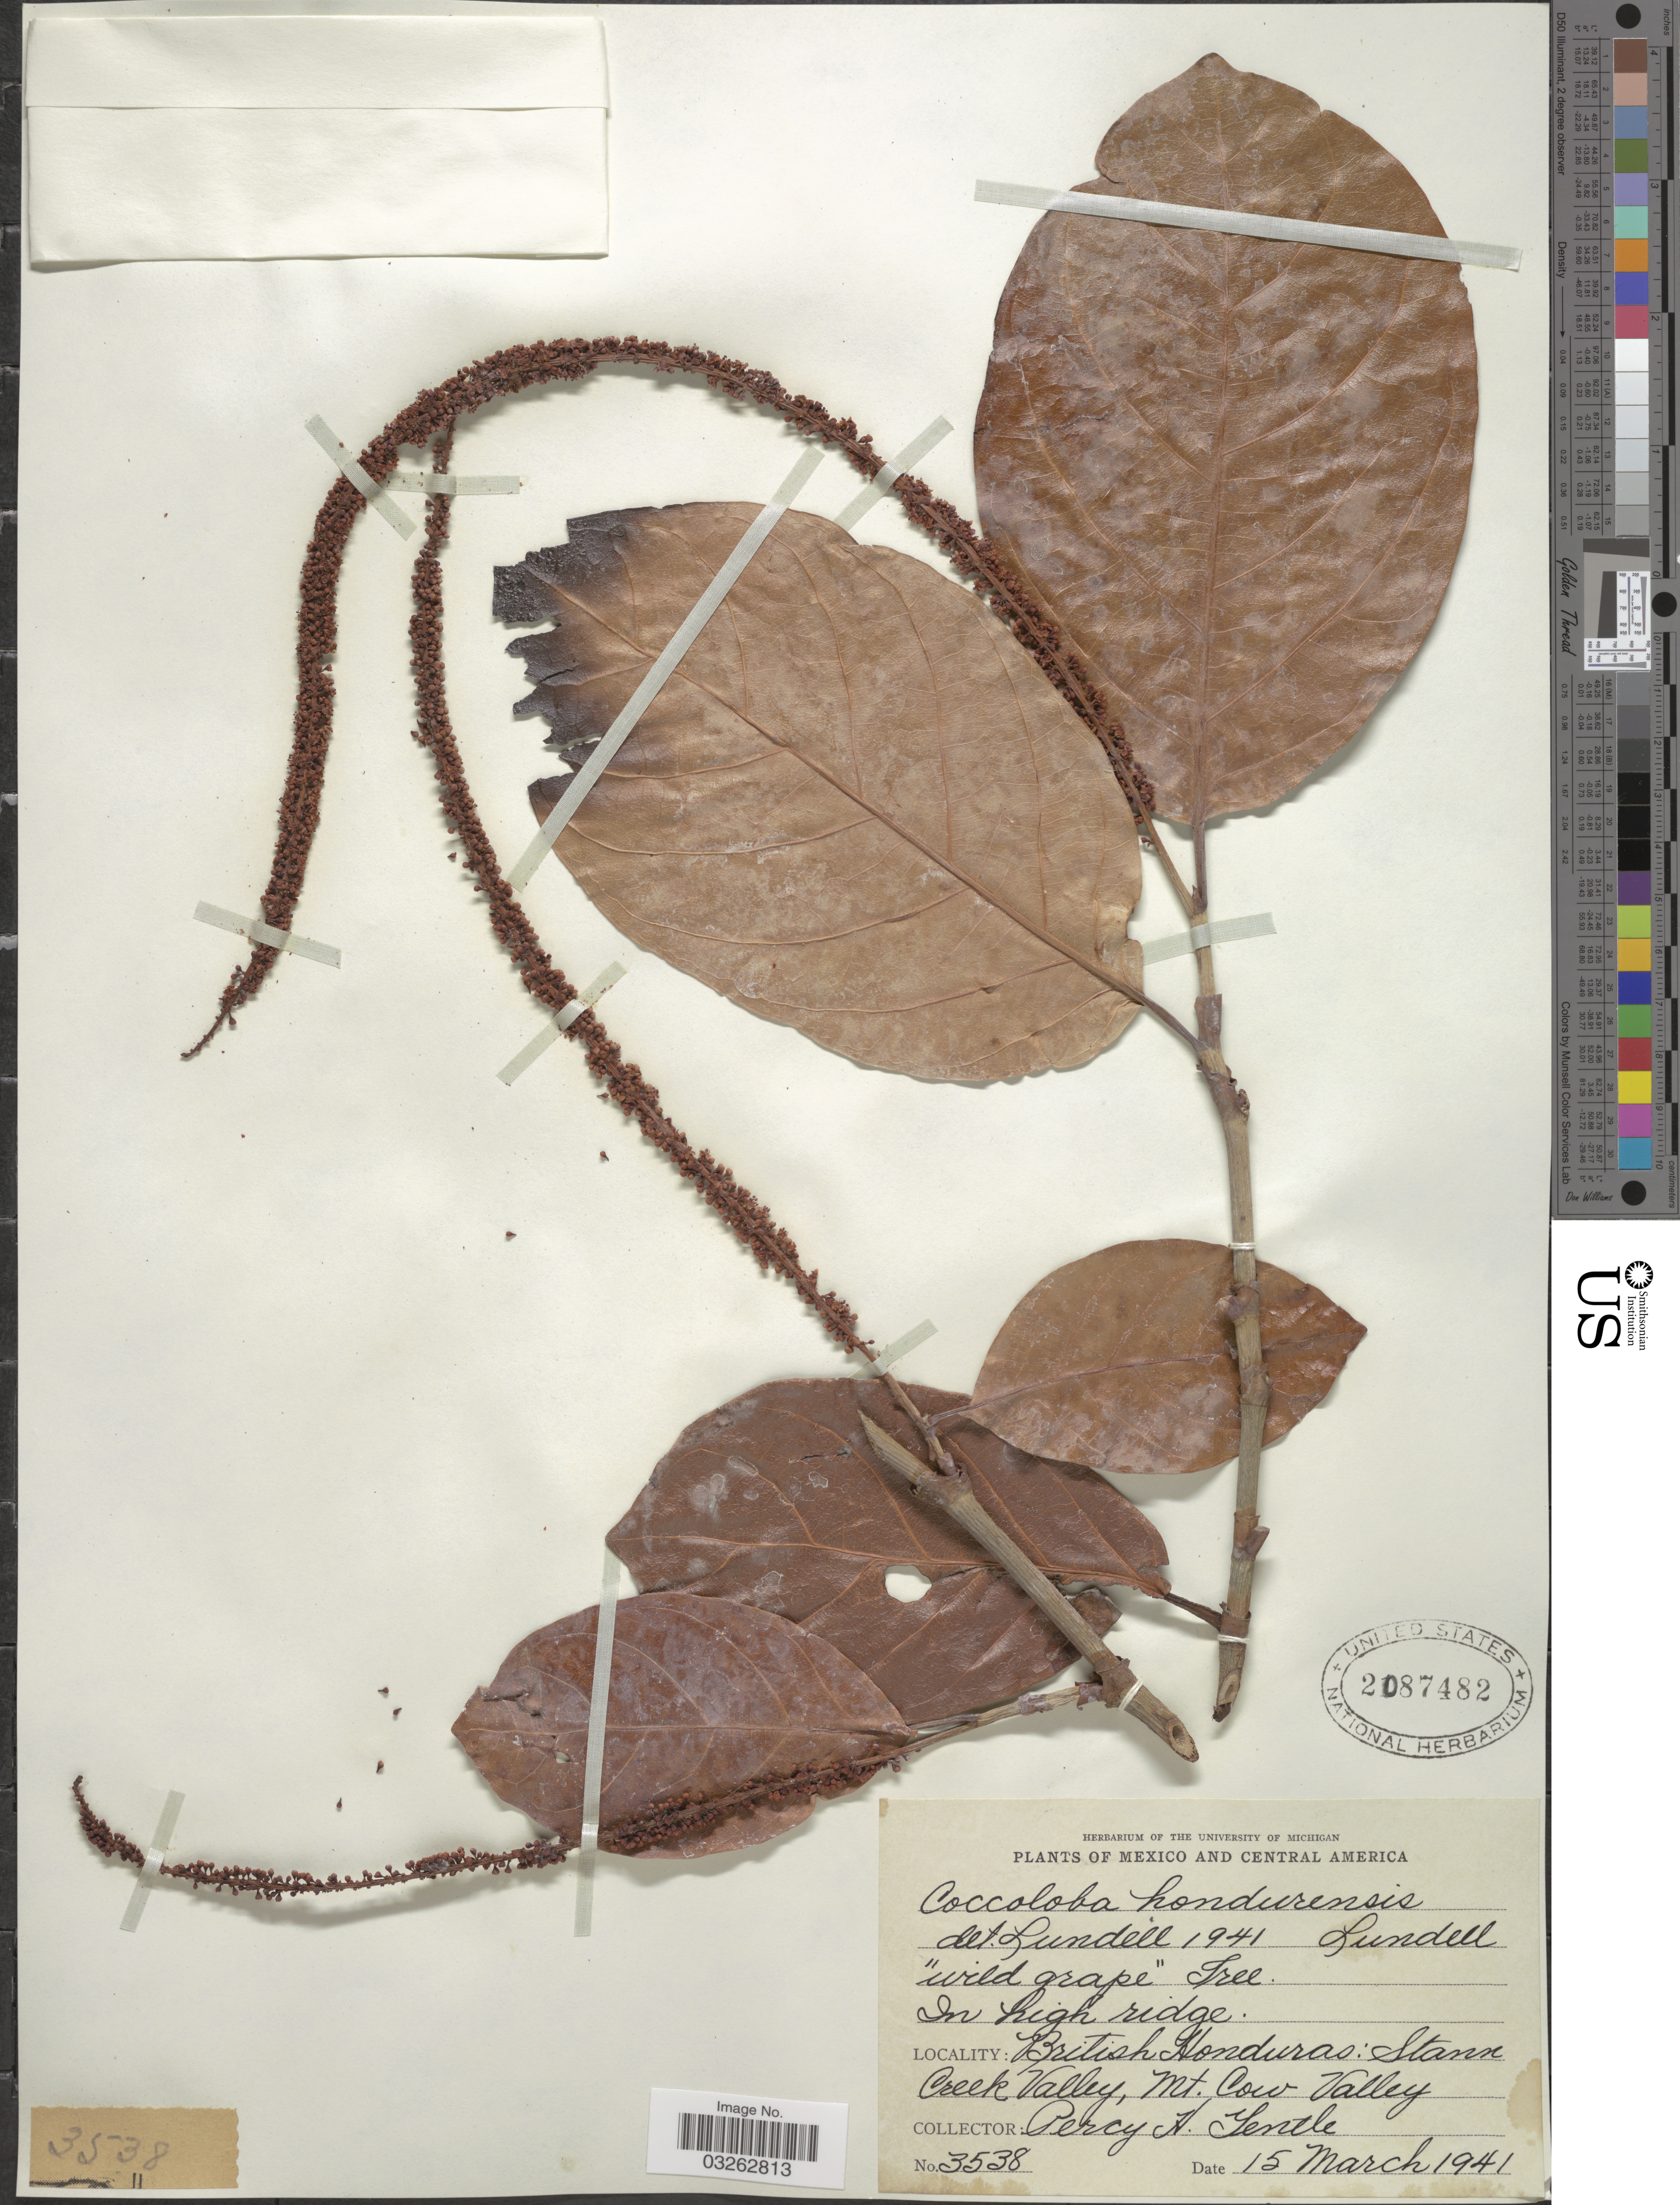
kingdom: Plantae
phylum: Tracheophyta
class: Magnoliopsida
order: Caryophyllales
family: Polygonaceae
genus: Coccoloba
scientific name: Coccoloba hondurensis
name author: Lundell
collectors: P. H. Gentle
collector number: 3538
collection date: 1941-03-15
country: Belize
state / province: Stann Creek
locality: British Honduras: Stann Creek Valley, Mt. Cow Valley.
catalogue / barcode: US 2087482